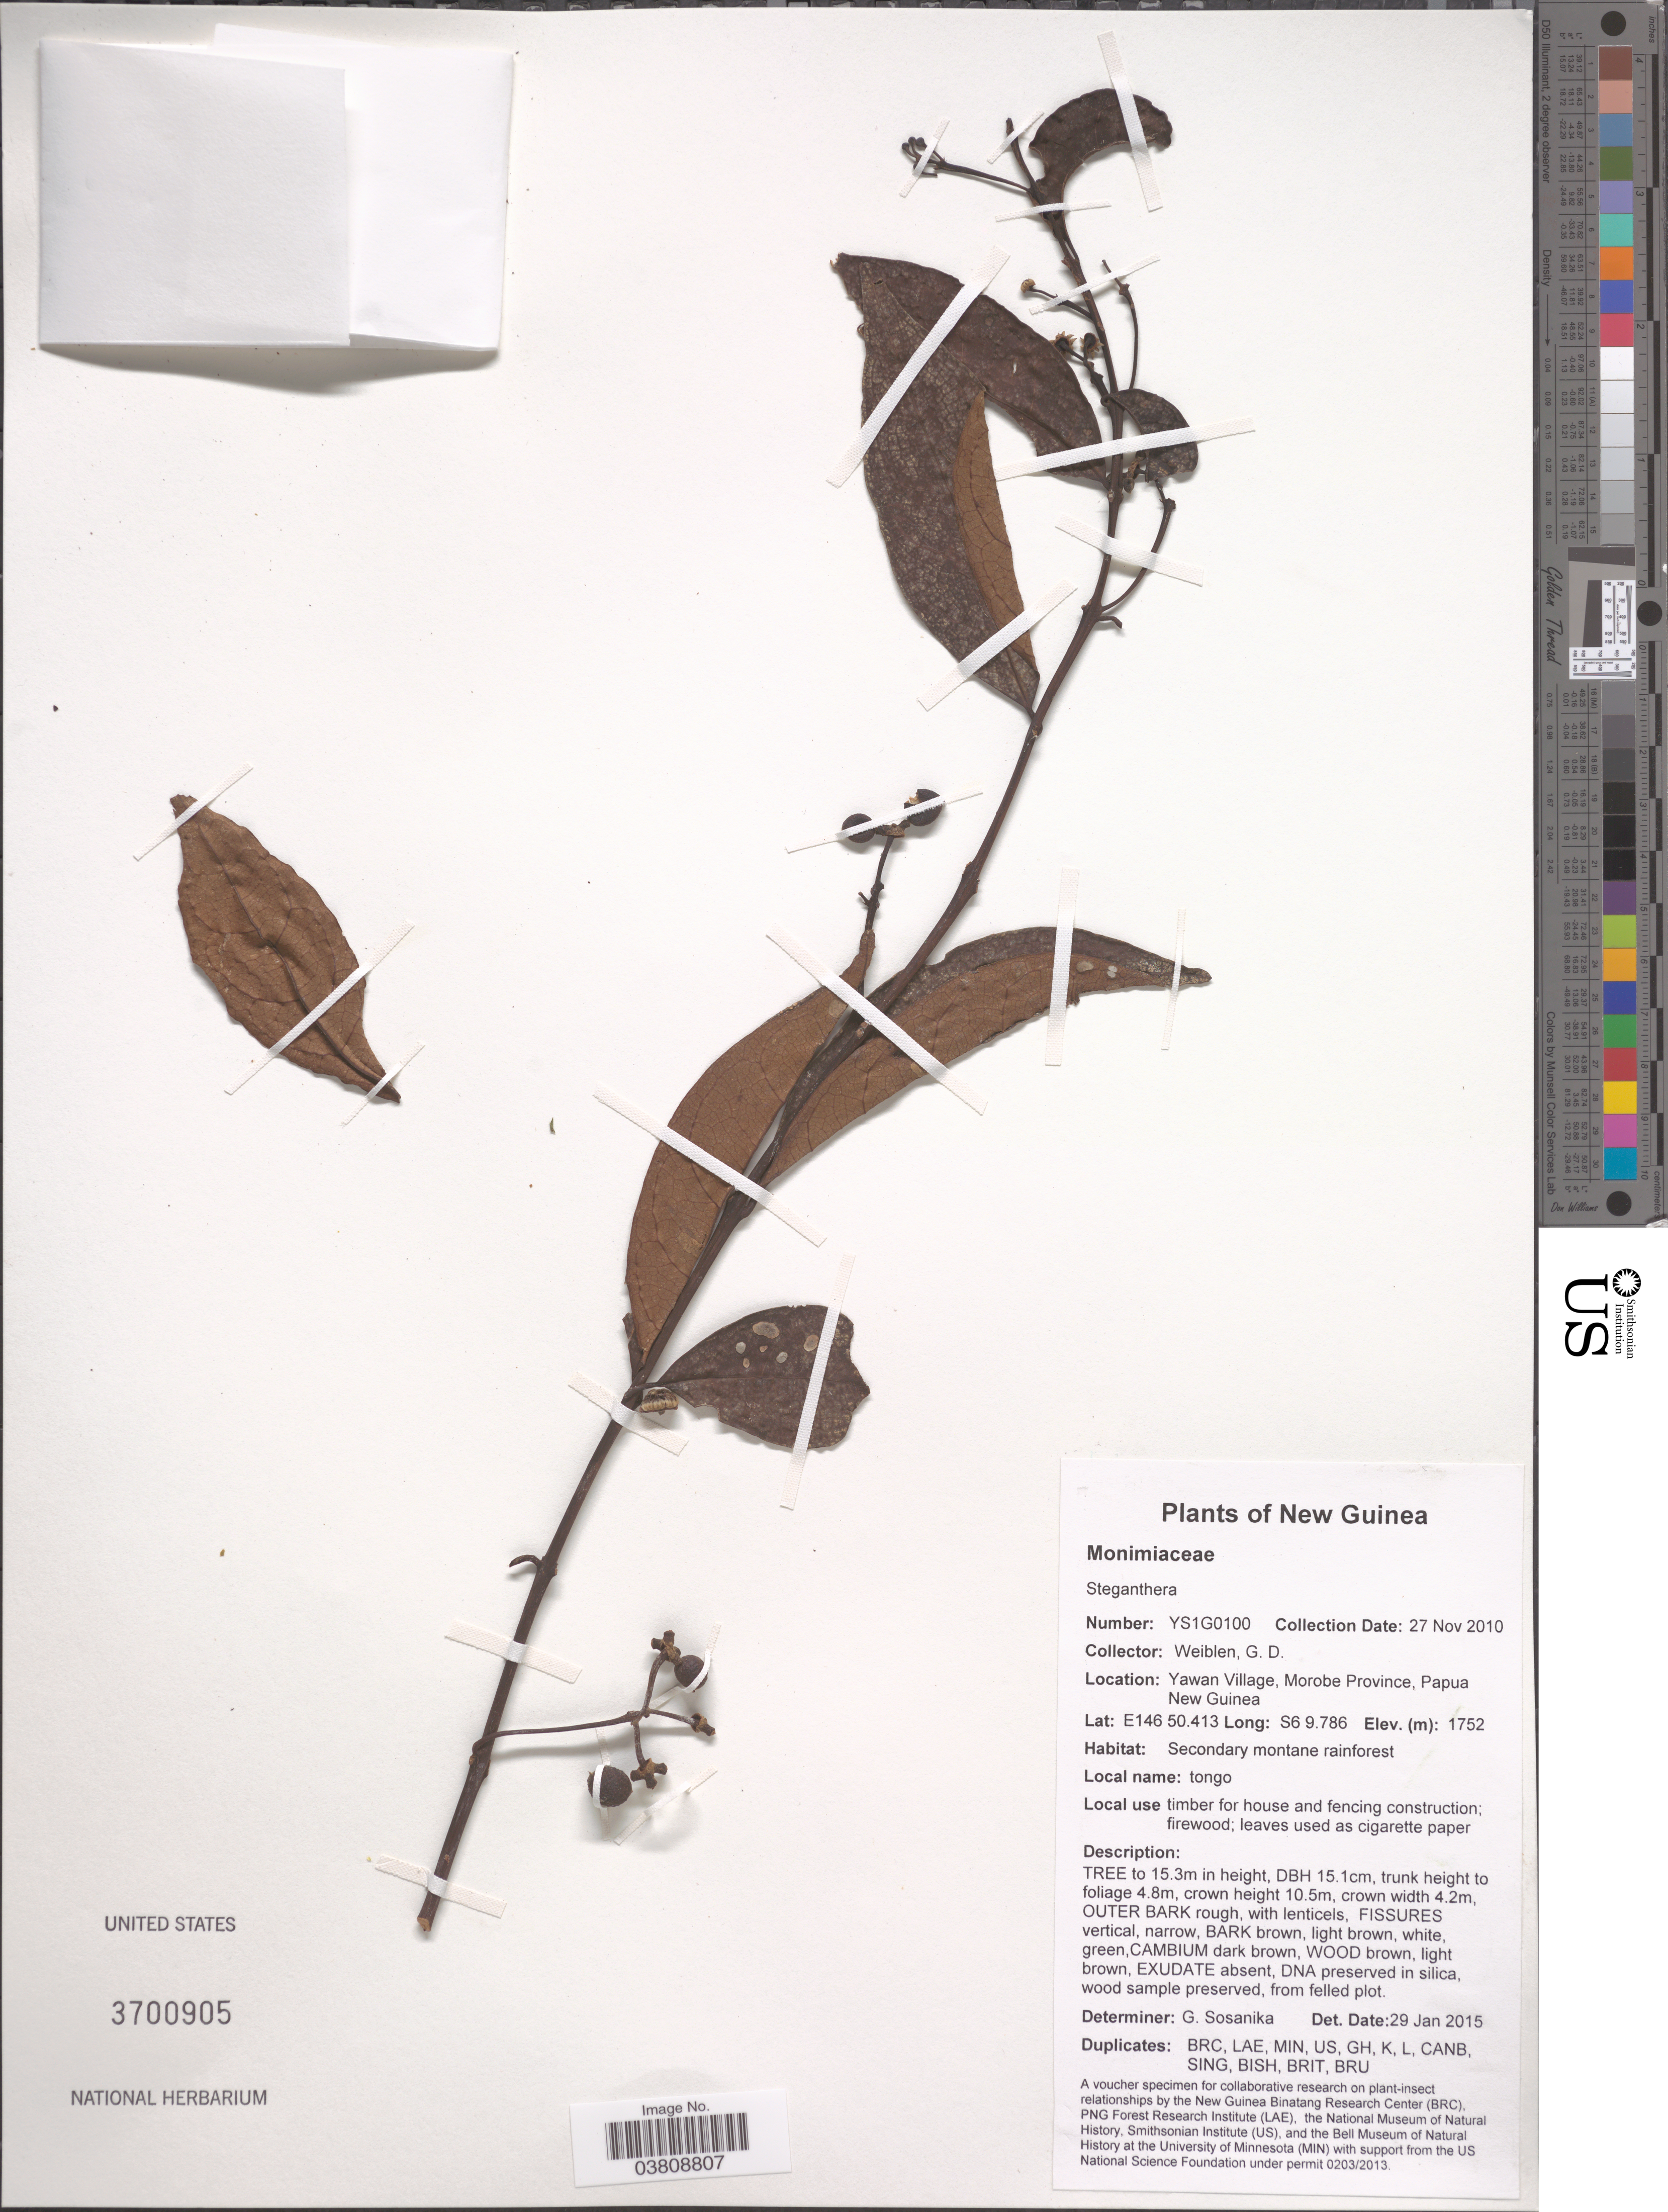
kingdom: Plantae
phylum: Tracheophyta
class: Magnoliopsida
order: Laurales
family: Monimiaceae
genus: Steganthera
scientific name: Steganthera sp.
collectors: G. D. Weiblen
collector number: YS1G0100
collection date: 2010-11-27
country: Papua New Guinea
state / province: Morobe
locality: New Guinea. Yawan Village.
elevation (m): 1752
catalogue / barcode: US 3700905